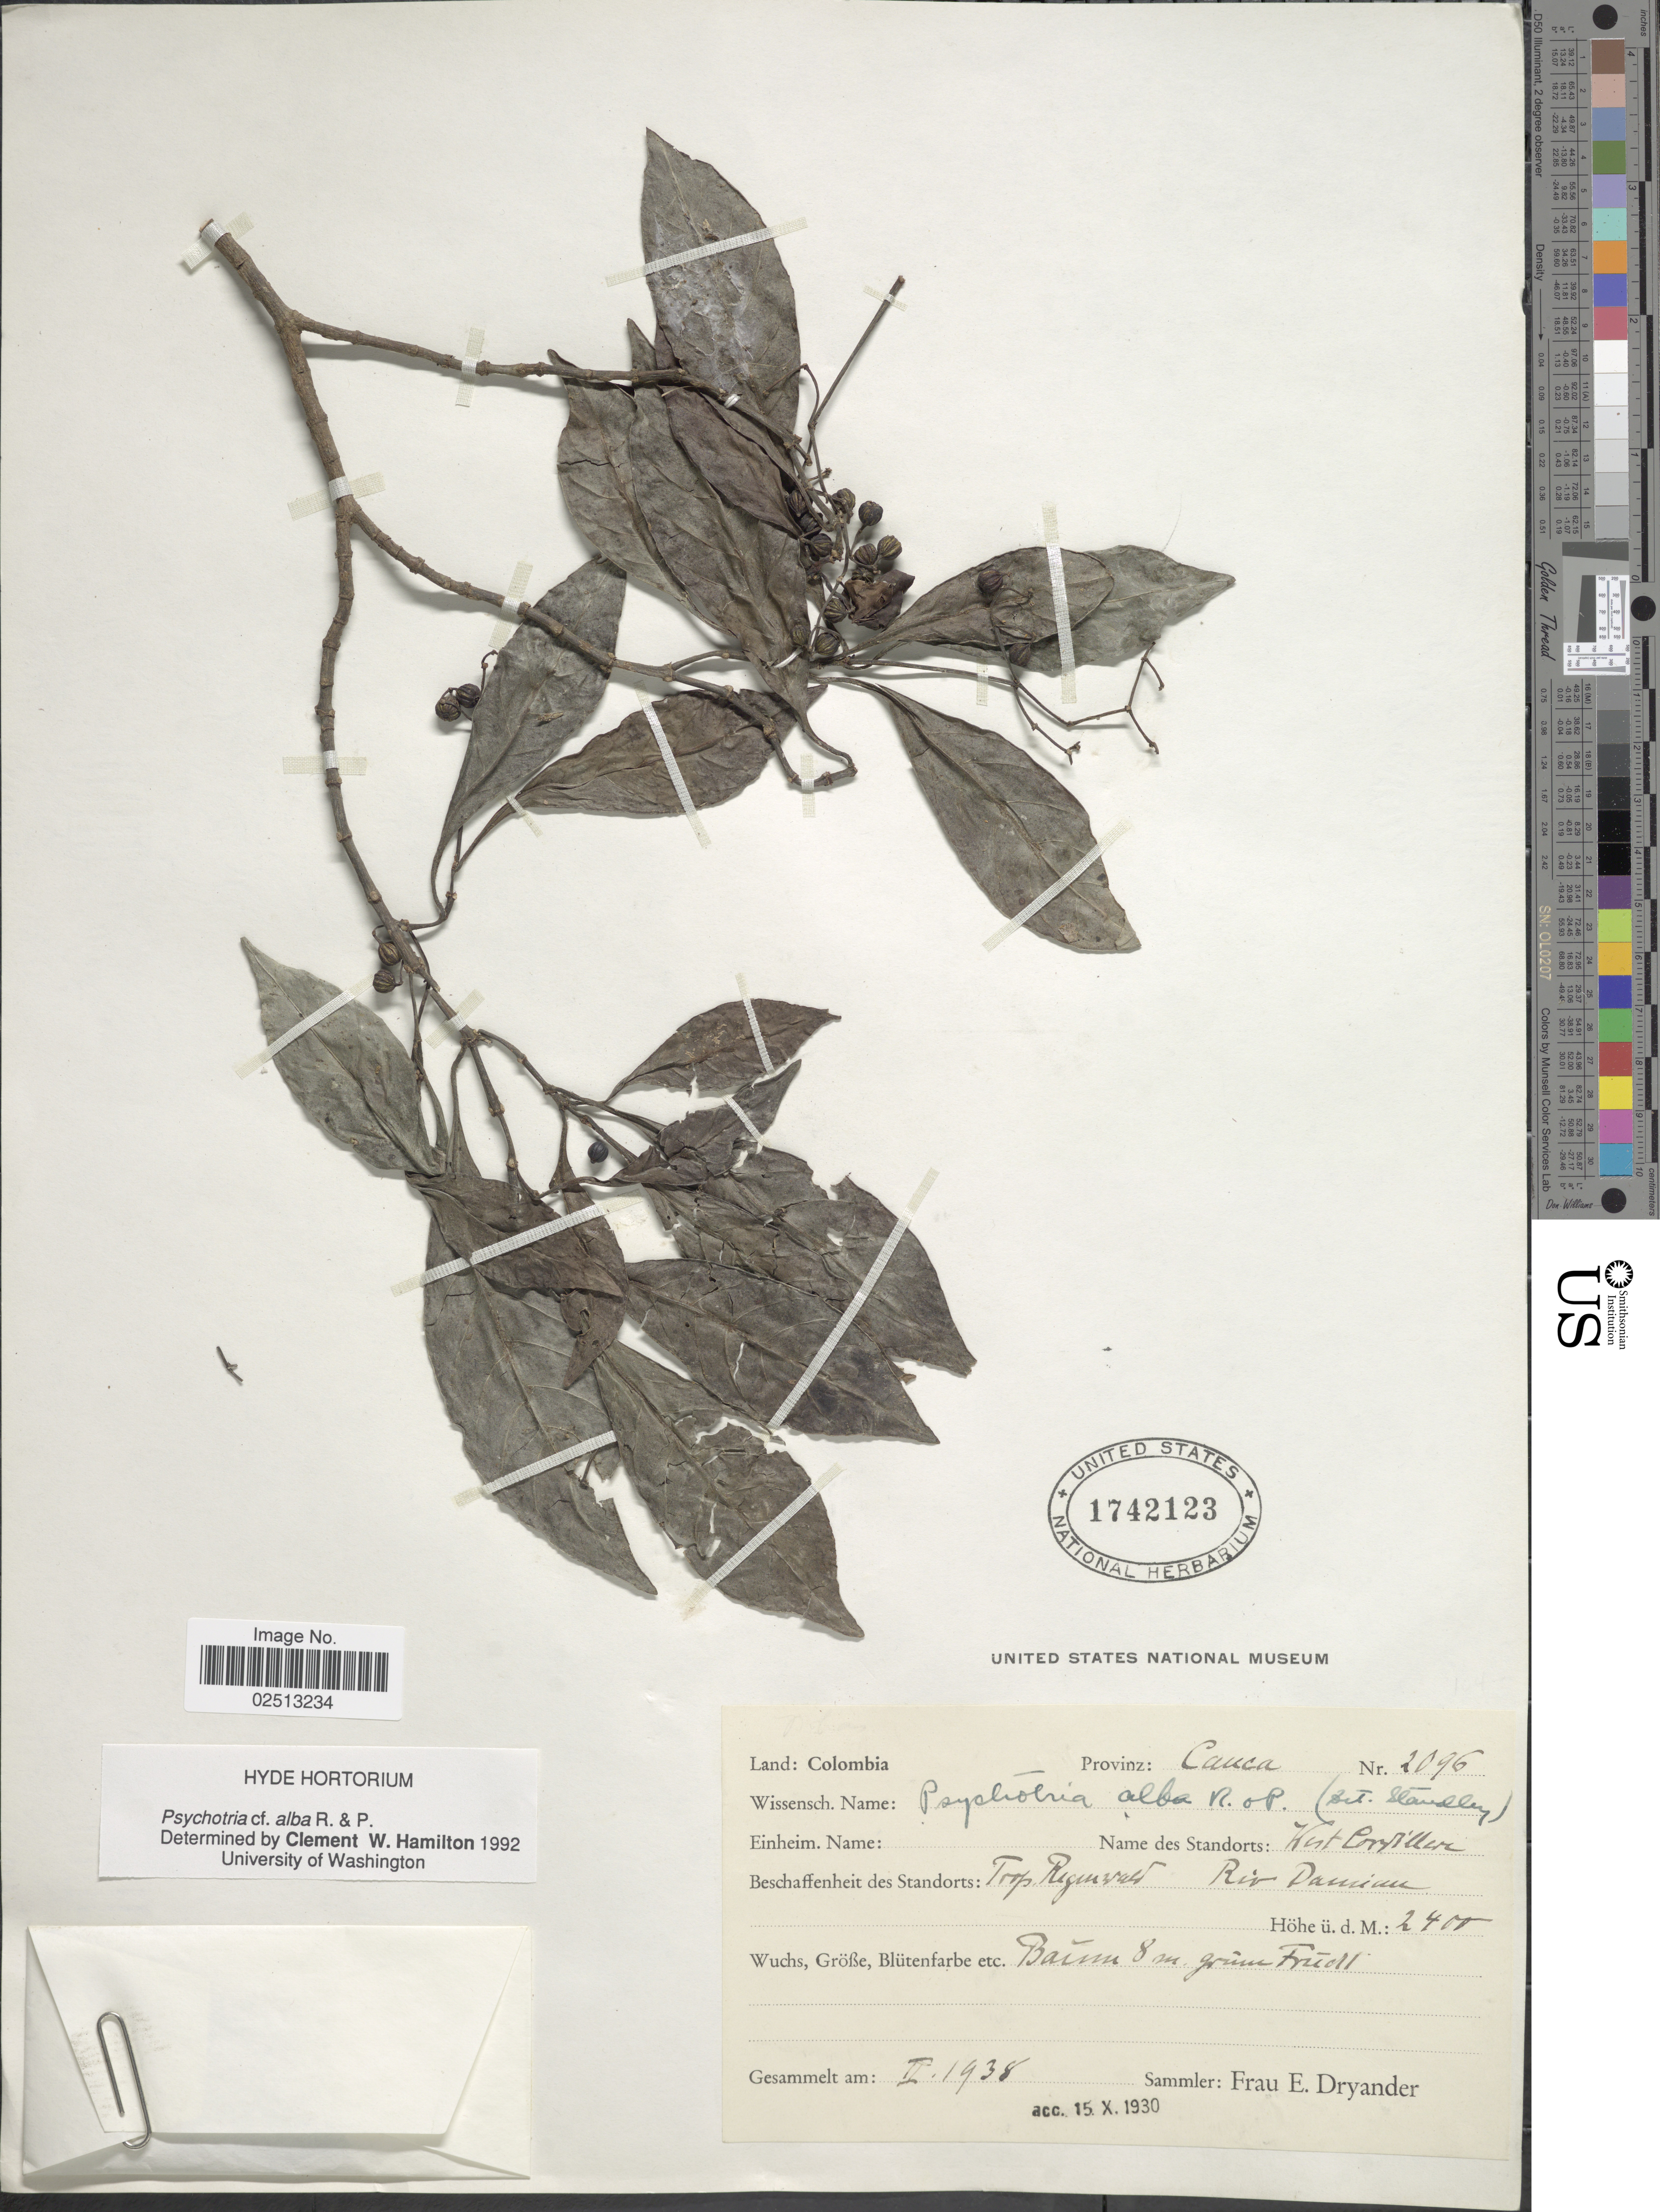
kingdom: Plantae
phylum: Tracheophyta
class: Magnoliopsida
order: Gentianales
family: Rubiaceae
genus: Psychotria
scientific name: Psychotria alba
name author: Ruiz & Pav.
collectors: F. Dryander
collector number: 2096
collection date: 1938-02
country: Colombia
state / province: Cauca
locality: Riv. Damián. West Cordillera.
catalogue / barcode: US 1742123